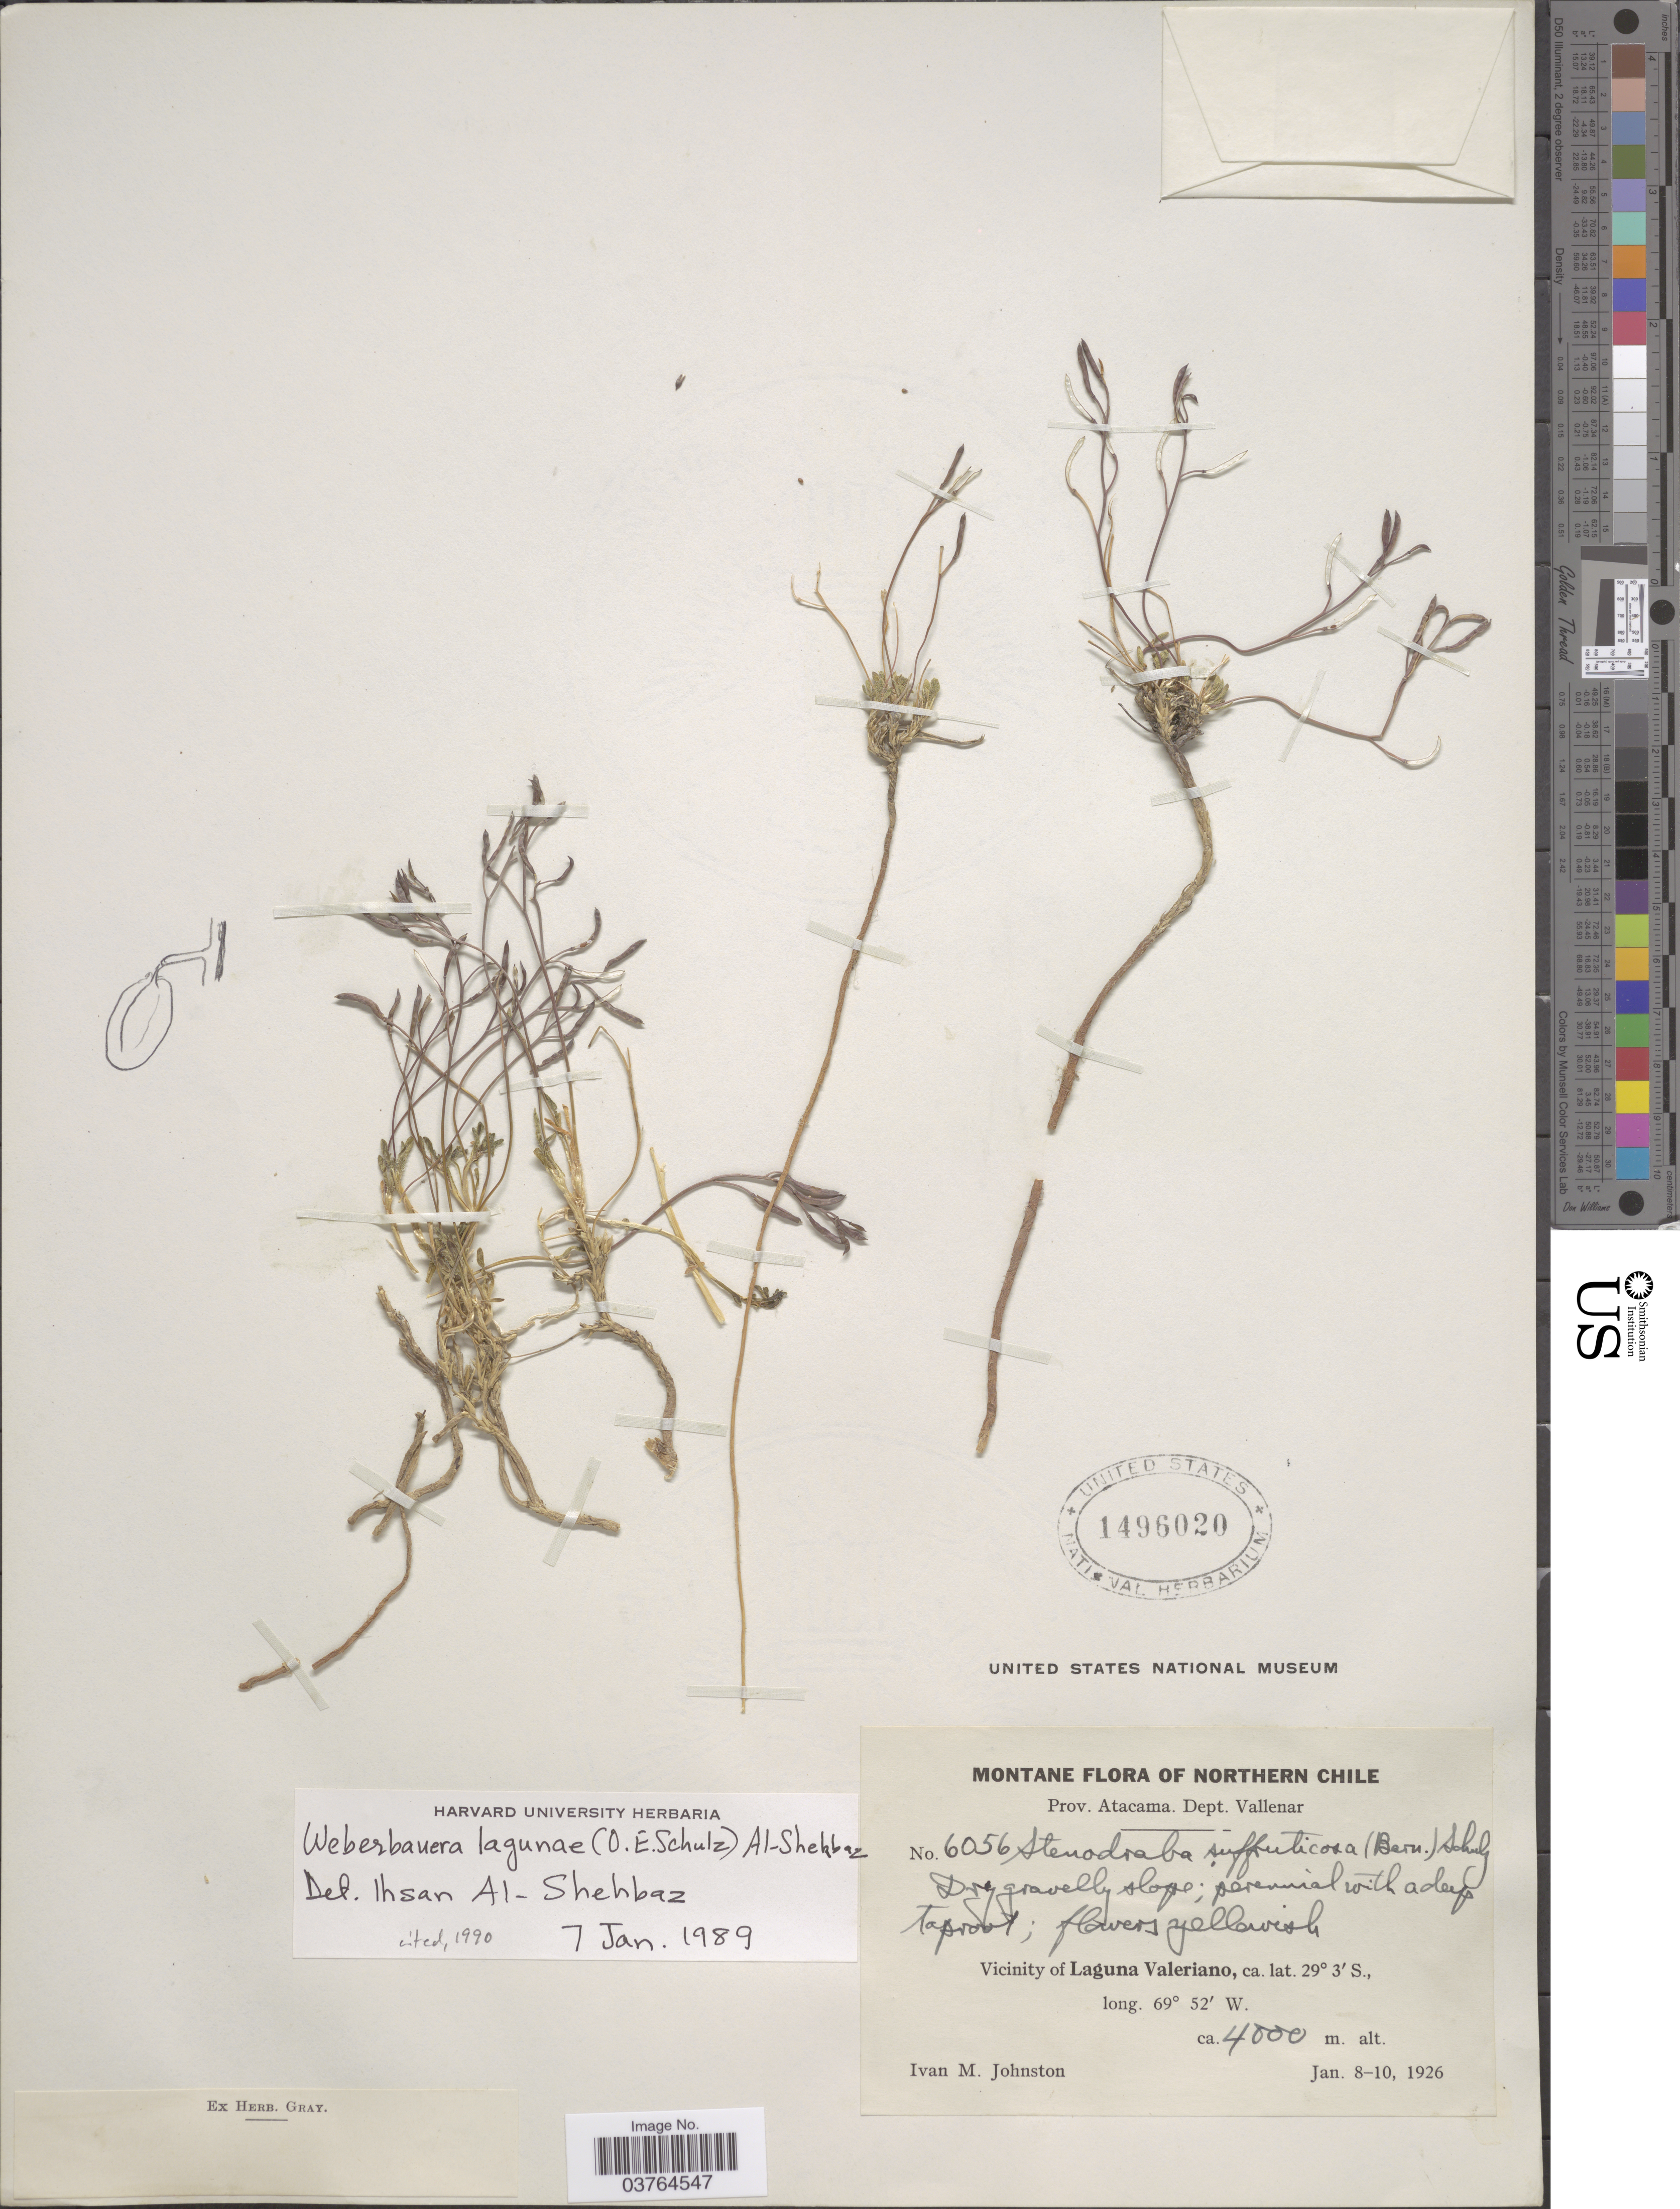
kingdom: Plantae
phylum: Tracheophyta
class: Magnoliopsida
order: Brassicales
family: Brassicaceae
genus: Weberbauera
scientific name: Weberbauera lagunae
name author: (O.E. Schulz) Al-Shehbaz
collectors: I.M. Johnston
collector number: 6056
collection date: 1926-01-08/1926-01-10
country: Chile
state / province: Atacama (III)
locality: Northern Chile. Dept. Vallenar. Vicinity of Laguna Valeriano.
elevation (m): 4000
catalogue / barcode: US 1496020